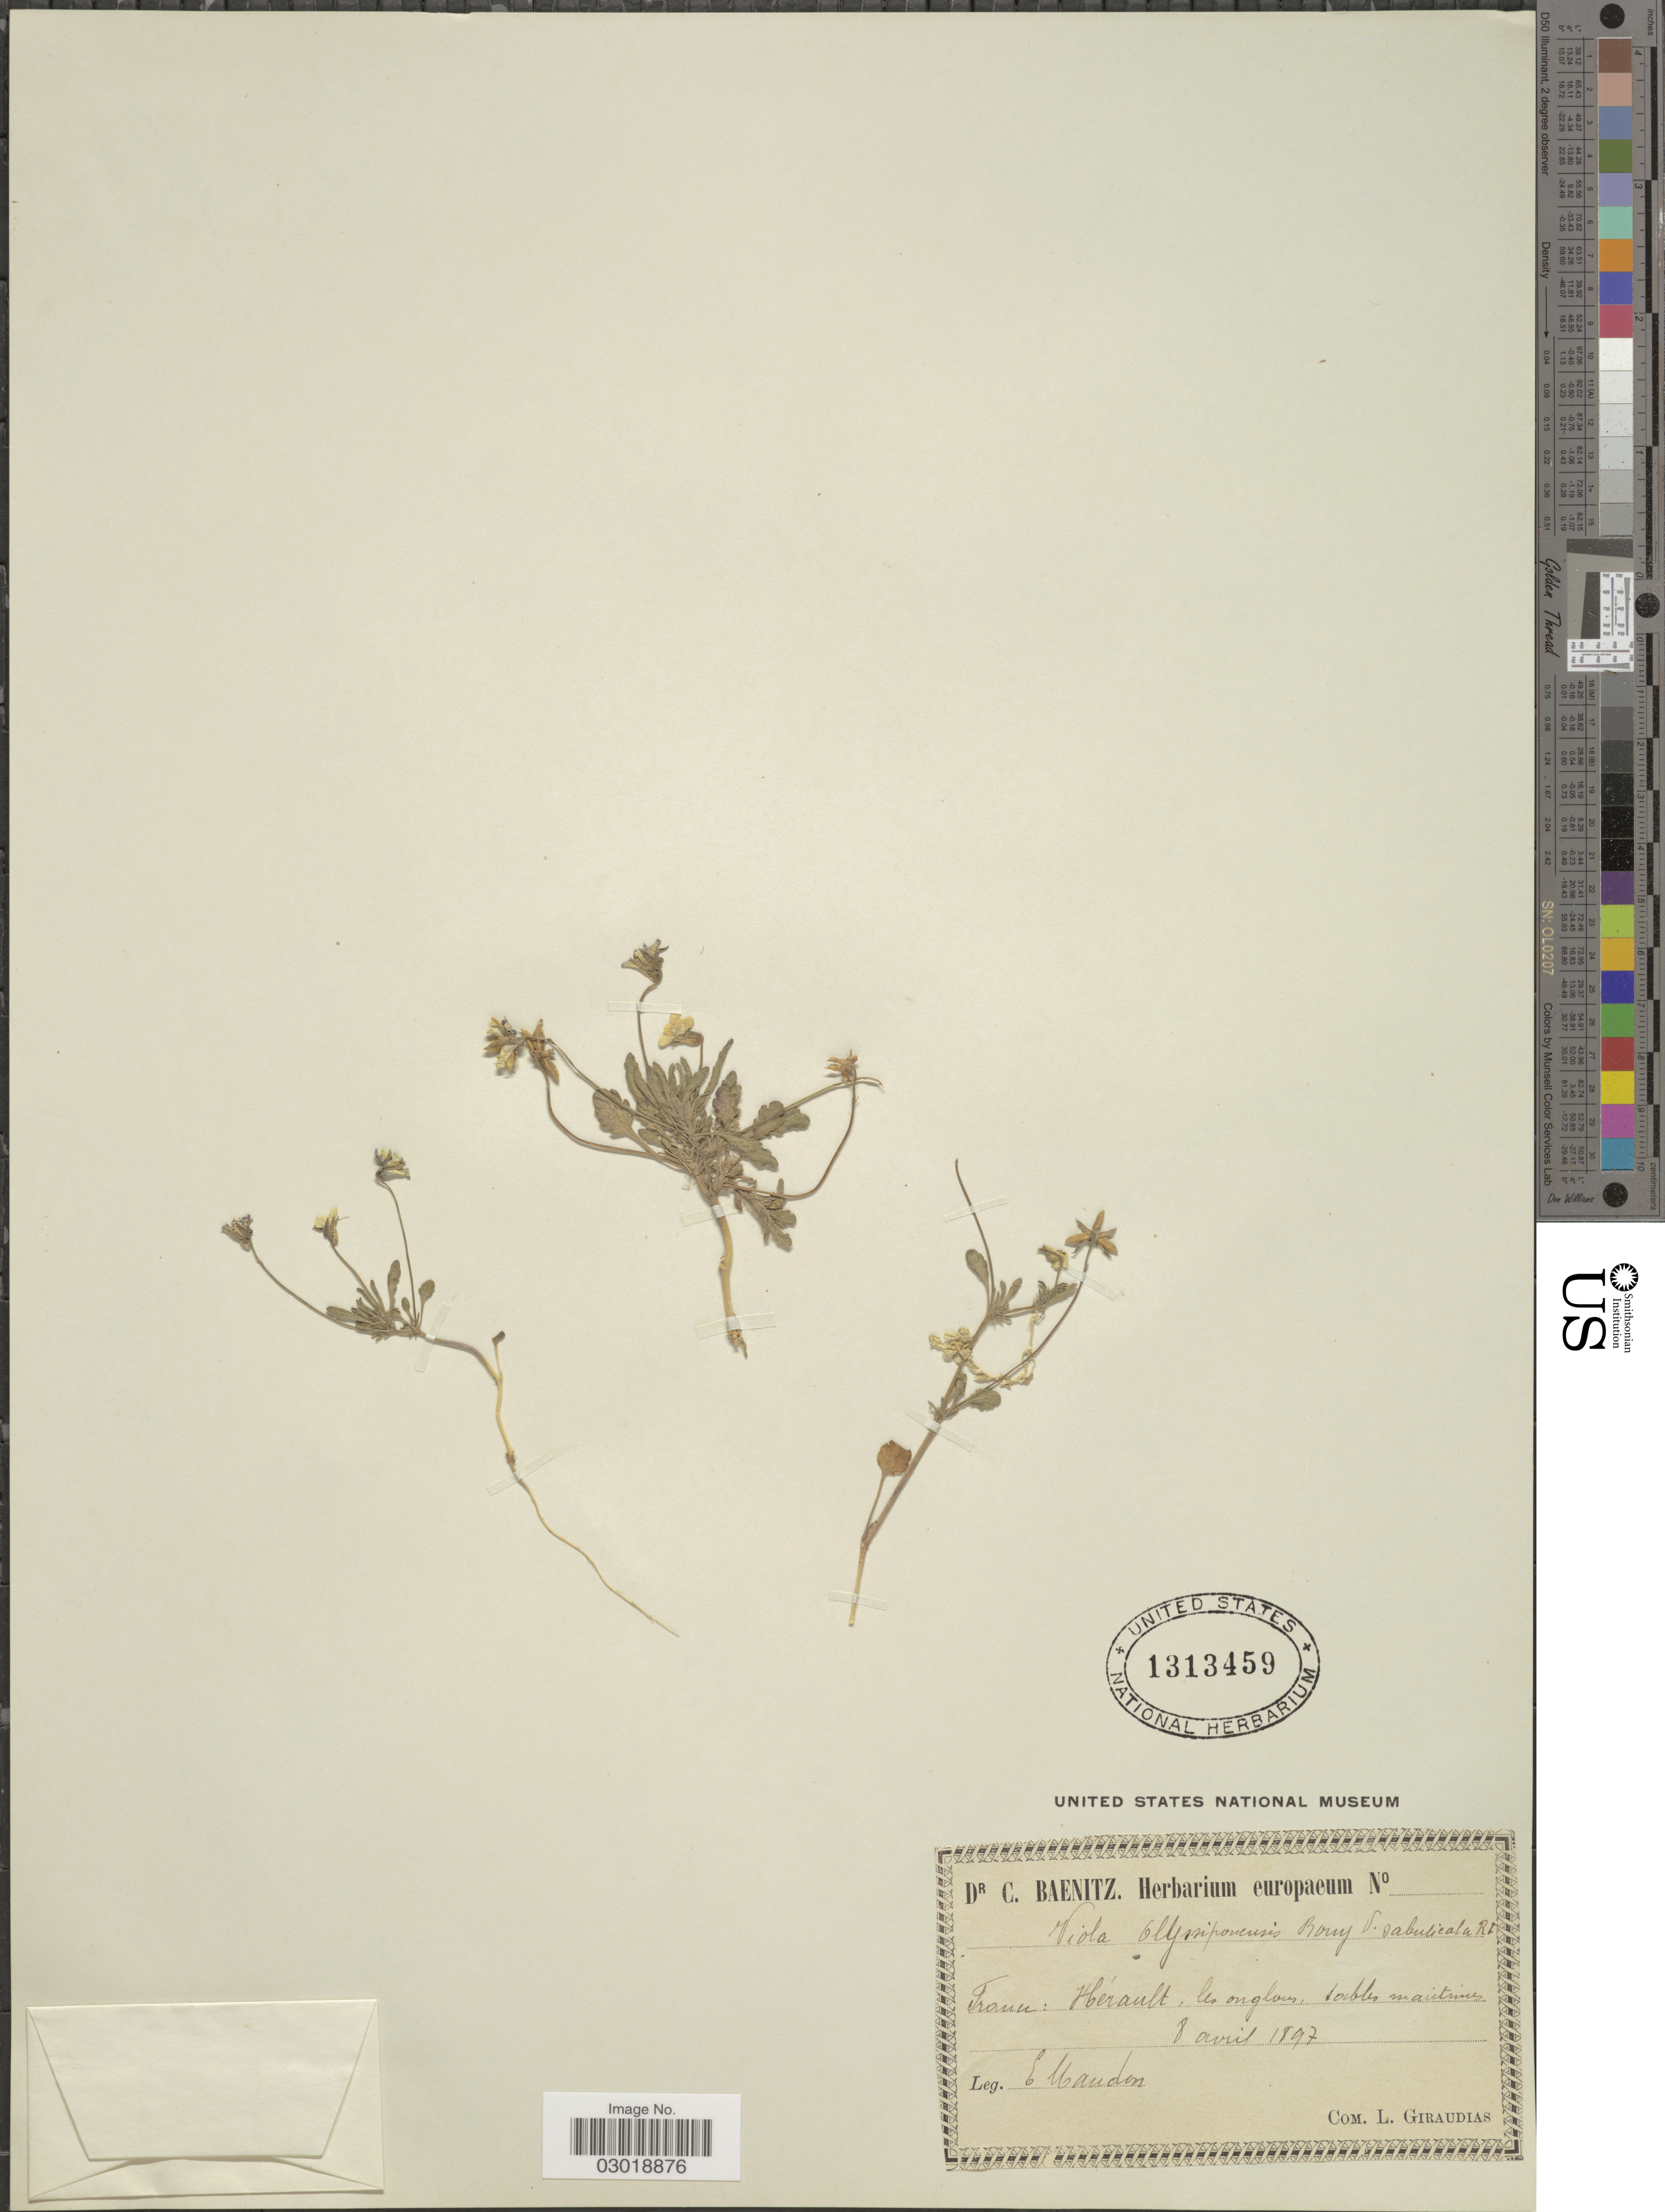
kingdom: Plantae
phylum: Tracheophyta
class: Magnoliopsida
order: Malpighiales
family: Violaceae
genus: Viola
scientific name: Viola olyssiponensis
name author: Rouy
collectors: E. Mandon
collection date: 1897-04-08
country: France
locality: Herault.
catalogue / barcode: US 1313459